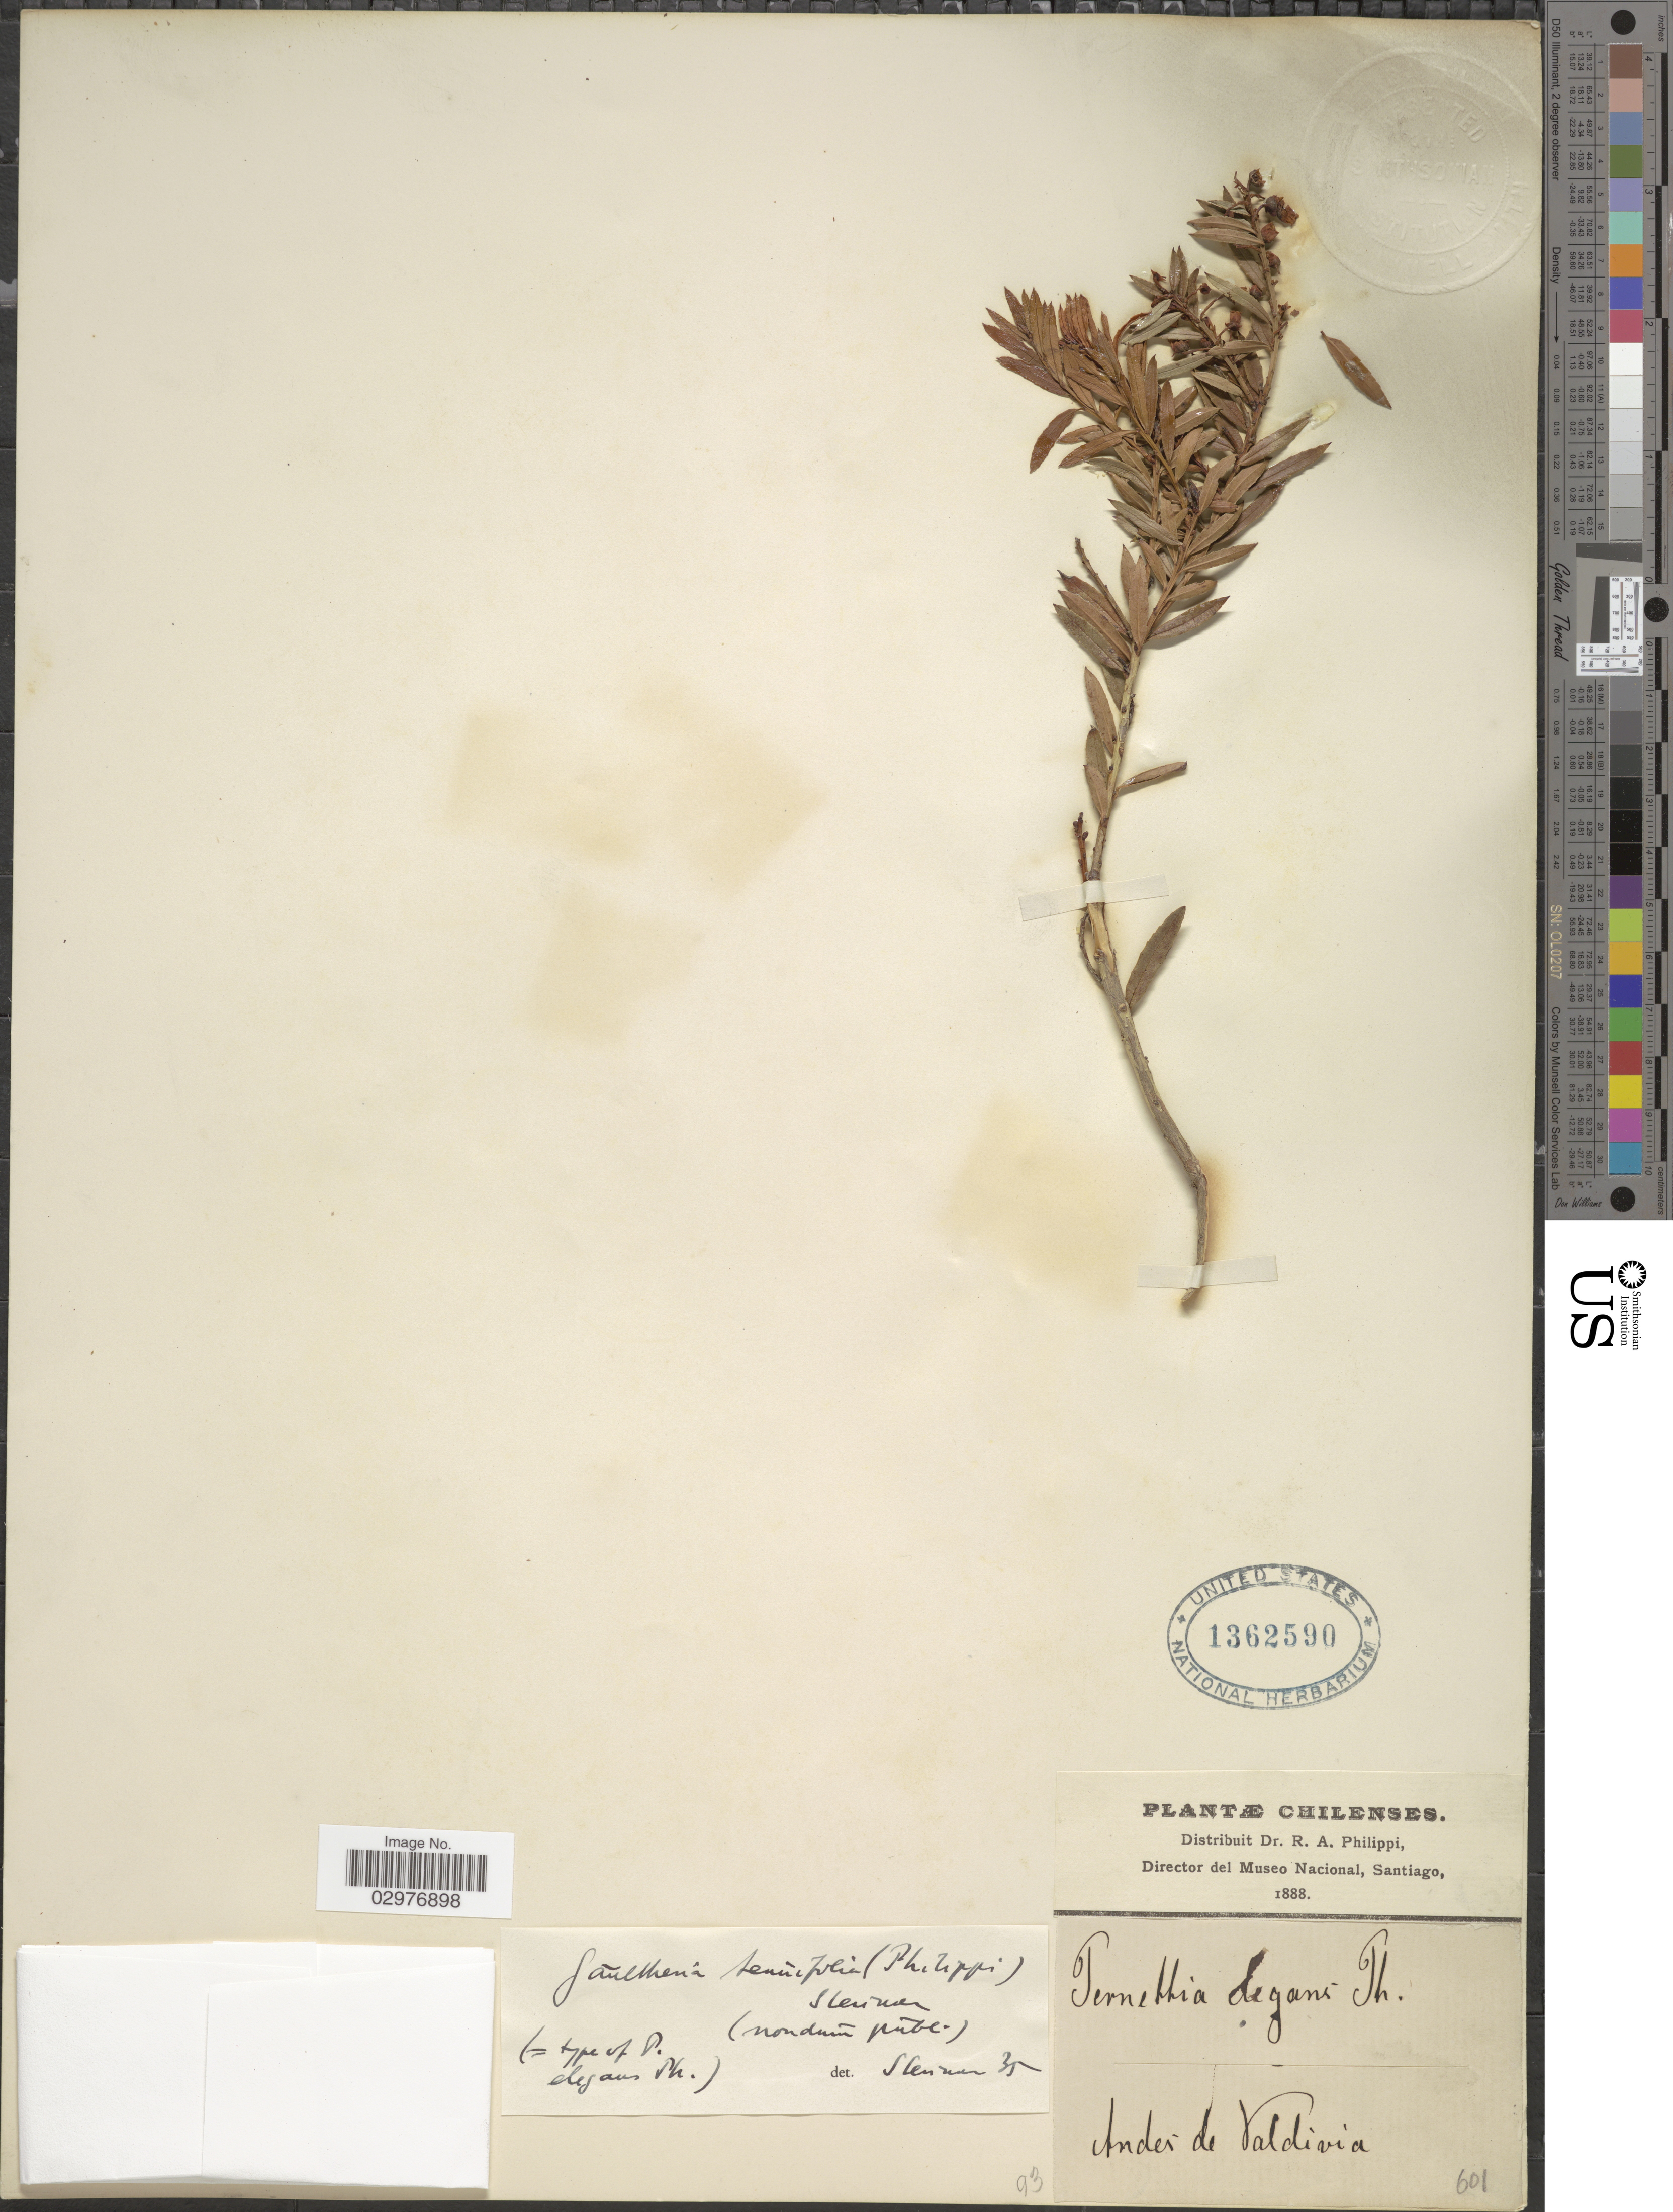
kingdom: Plantae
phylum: Tracheophyta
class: Magnoliopsida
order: Ericales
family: Ericaceae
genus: Gaultheria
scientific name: Gaultheria tenuifolia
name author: (Phil.) Sleumer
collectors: R. A. Philippi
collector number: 601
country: Chile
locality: Chilenses. Andés de Valdivia.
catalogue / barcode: US 1362590